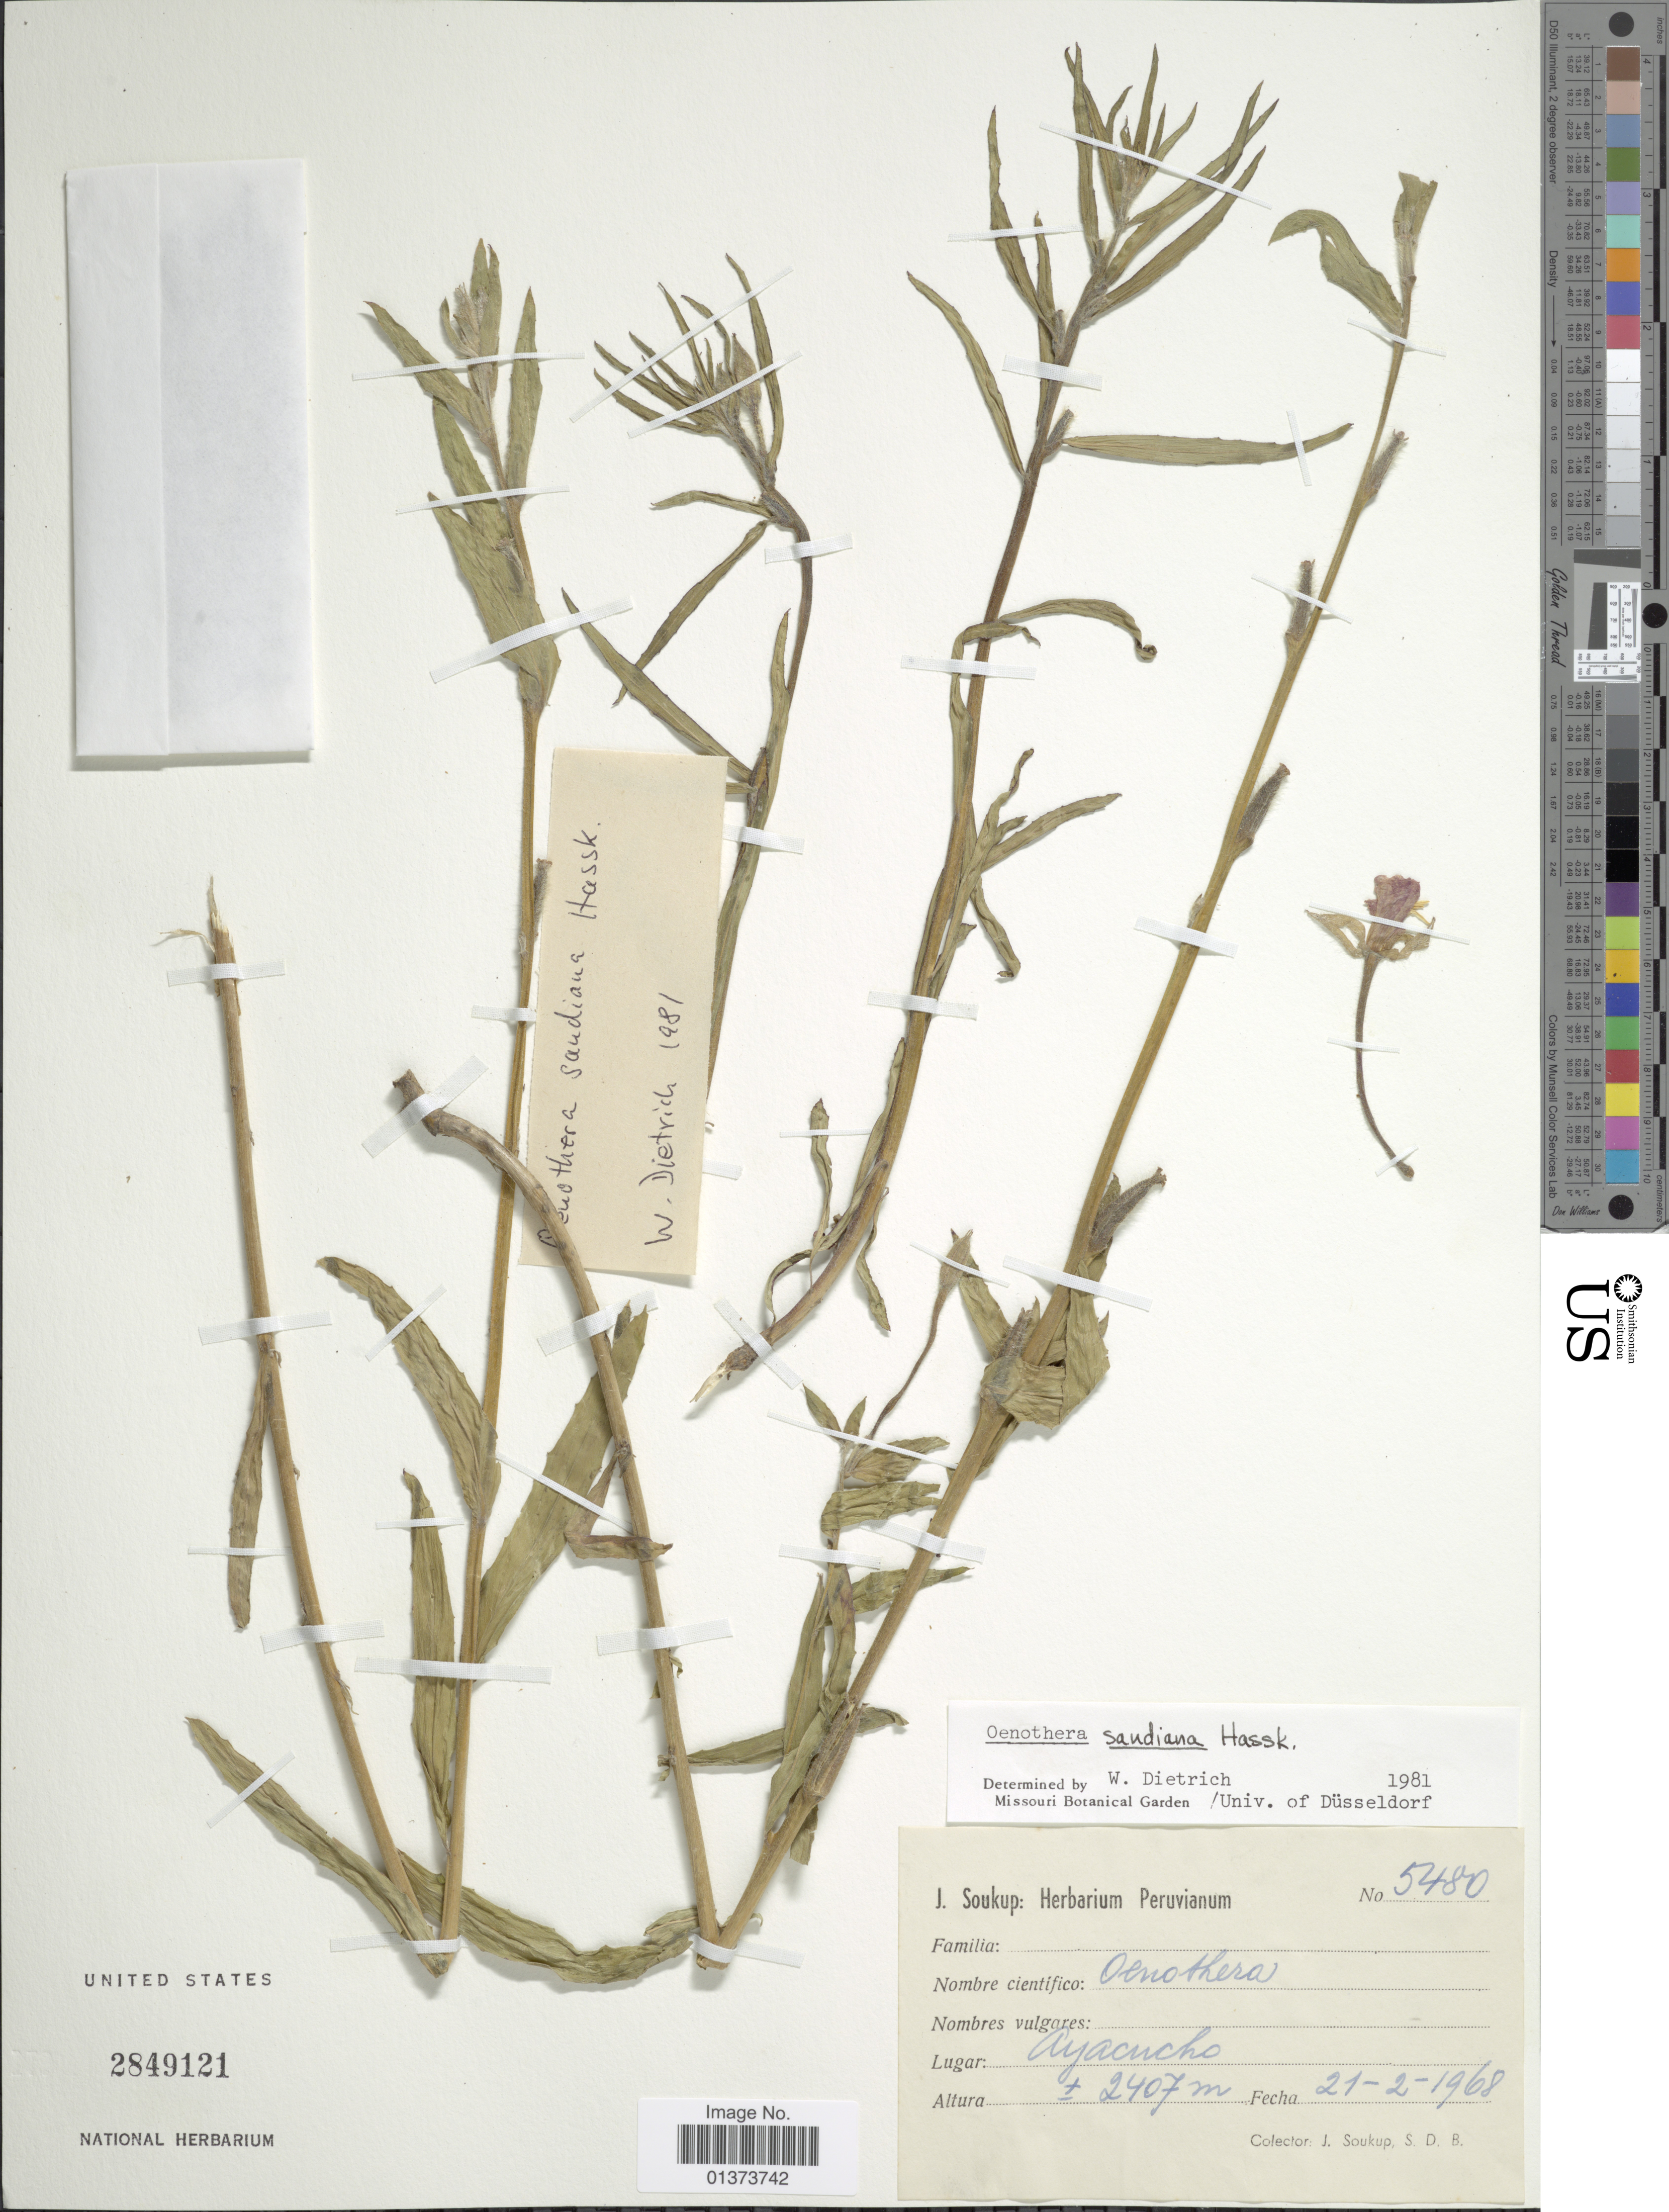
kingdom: Plantae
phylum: Tracheophyta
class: Magnoliopsida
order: Myrtales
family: Onagraceae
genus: Oenothera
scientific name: Oenothera sandiana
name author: Hassk.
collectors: J. Soukup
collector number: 5480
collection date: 1968-02-21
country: Peru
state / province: Ayacucho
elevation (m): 2407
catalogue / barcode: US 2849121